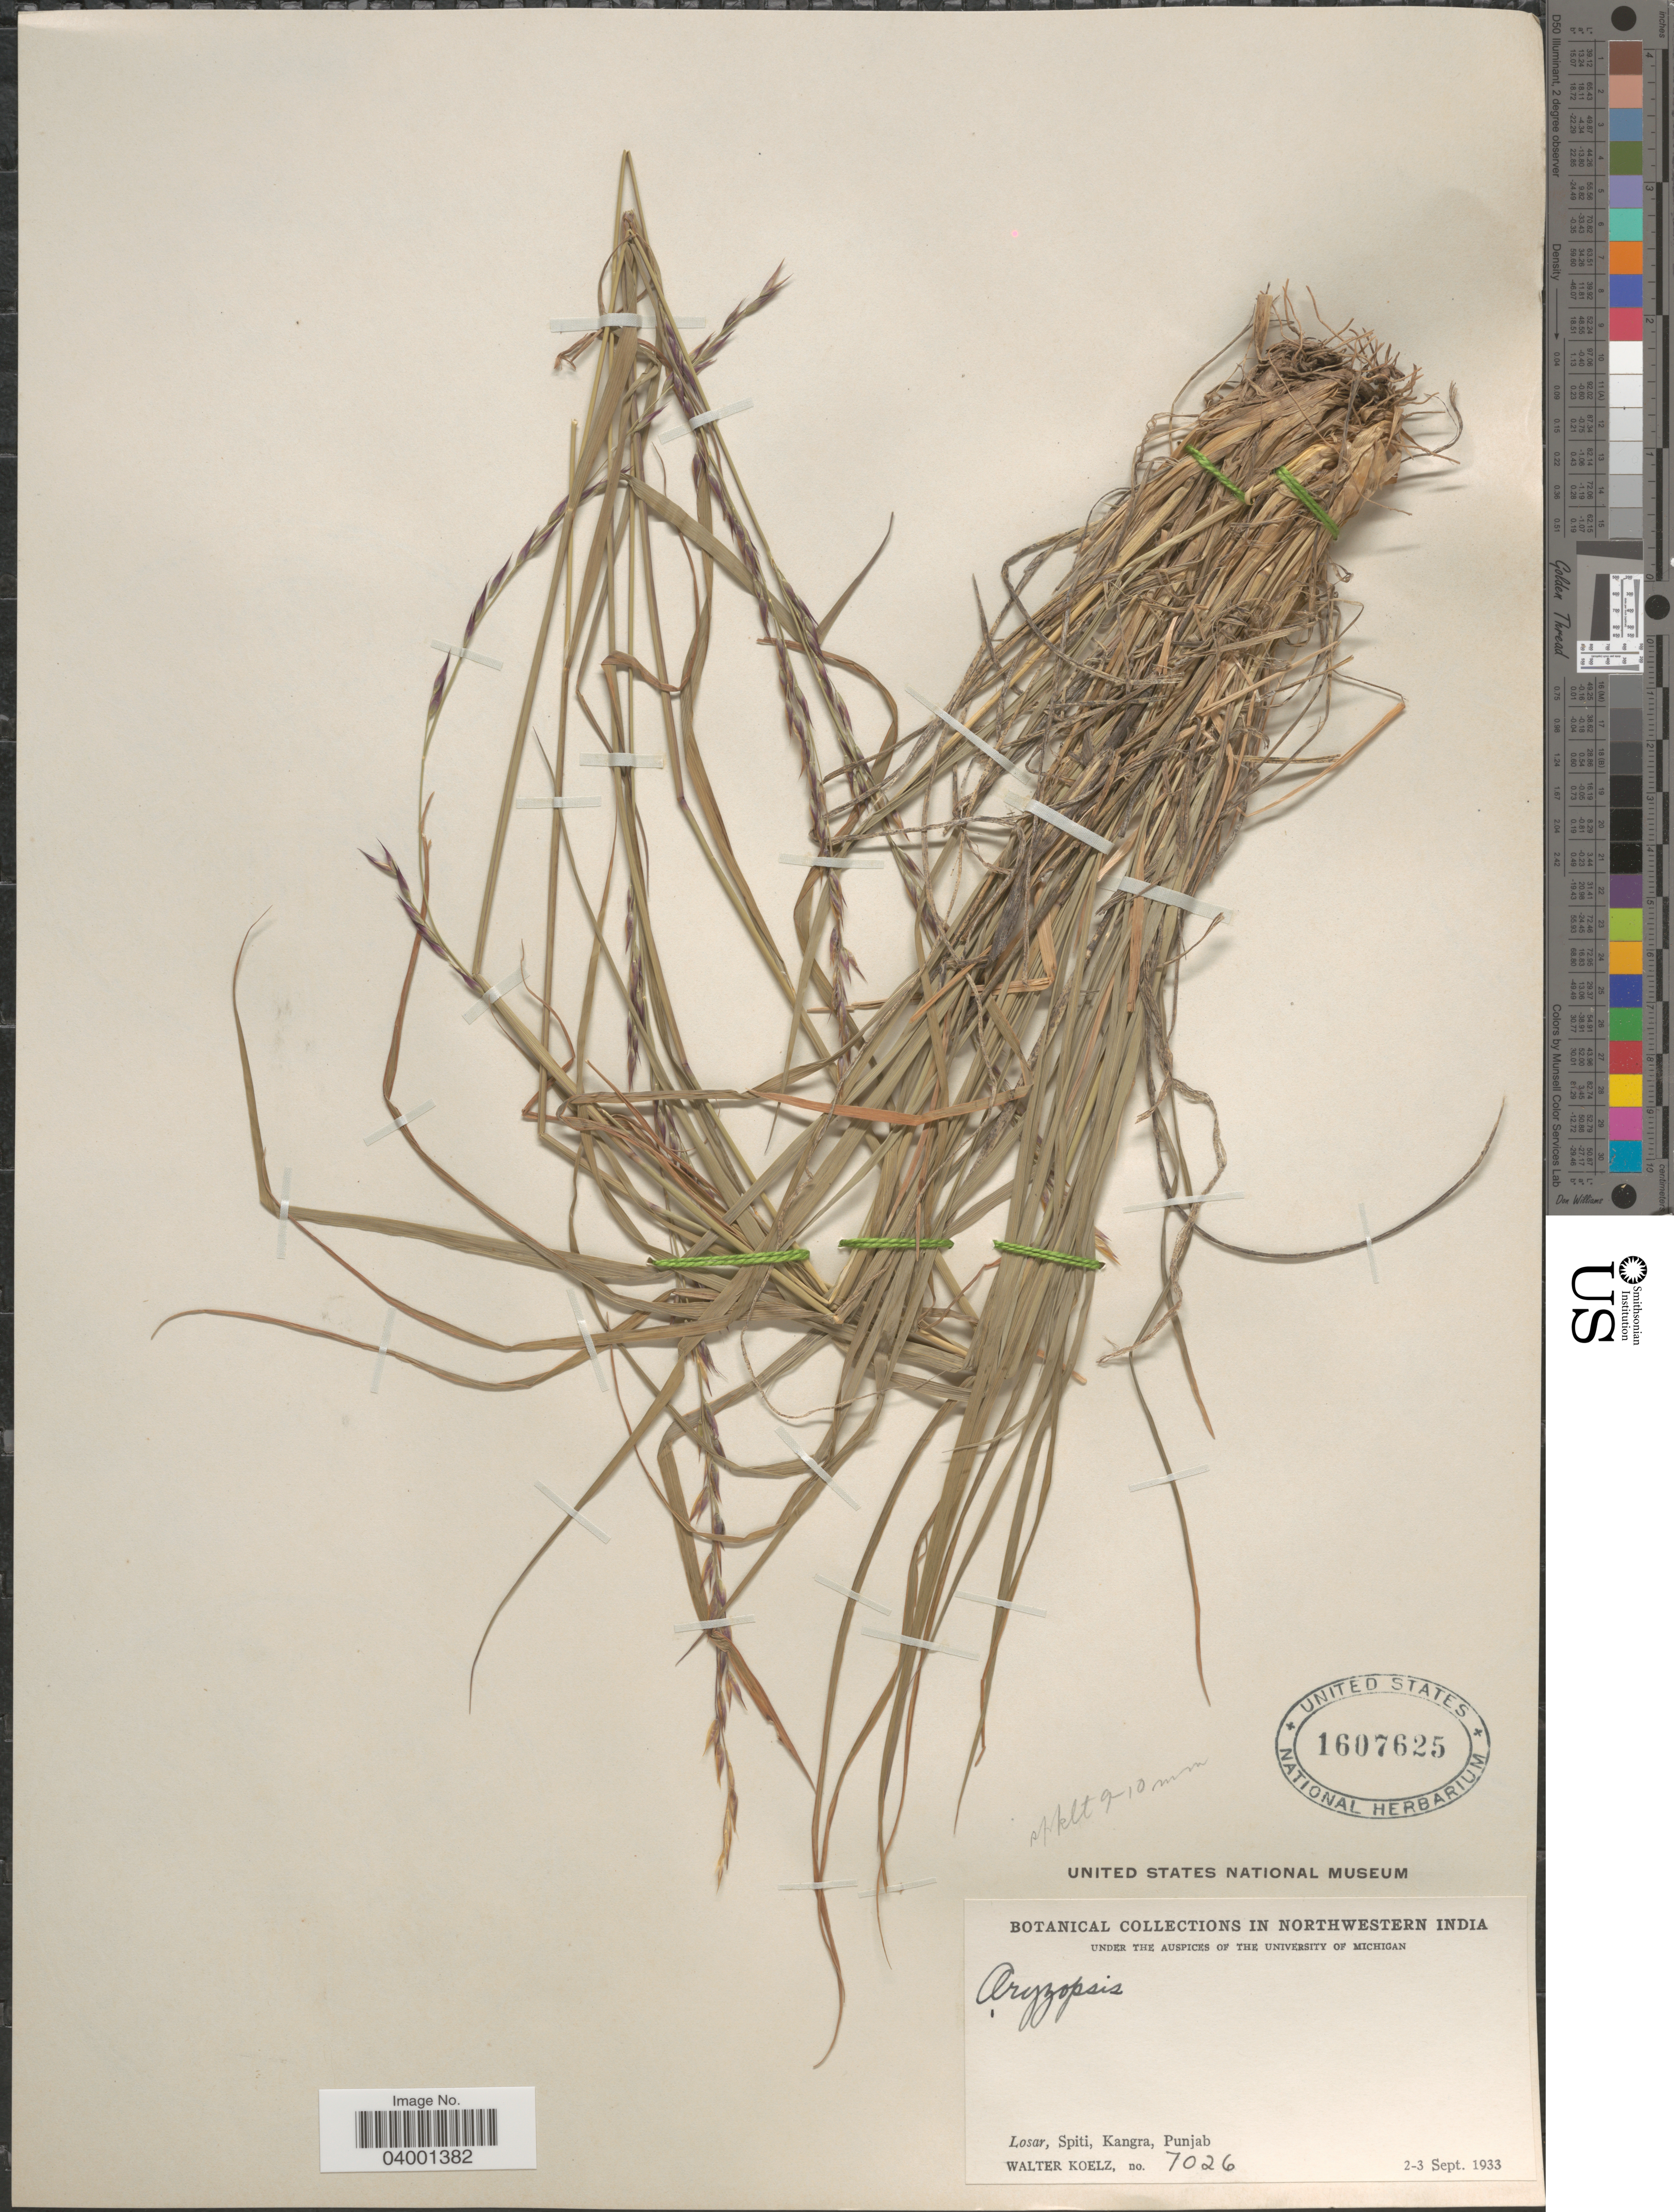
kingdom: Plantae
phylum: Tracheophyta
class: Liliopsida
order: Poales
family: Poaceae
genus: Piptatherum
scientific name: Piptatherum sp.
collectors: W. N. Koelz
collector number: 7026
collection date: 1933-09-02/1933-09-03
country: India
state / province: Punjab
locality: In Northwestern India. Losar, Spiti, Kangra.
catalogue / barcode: US 1607625